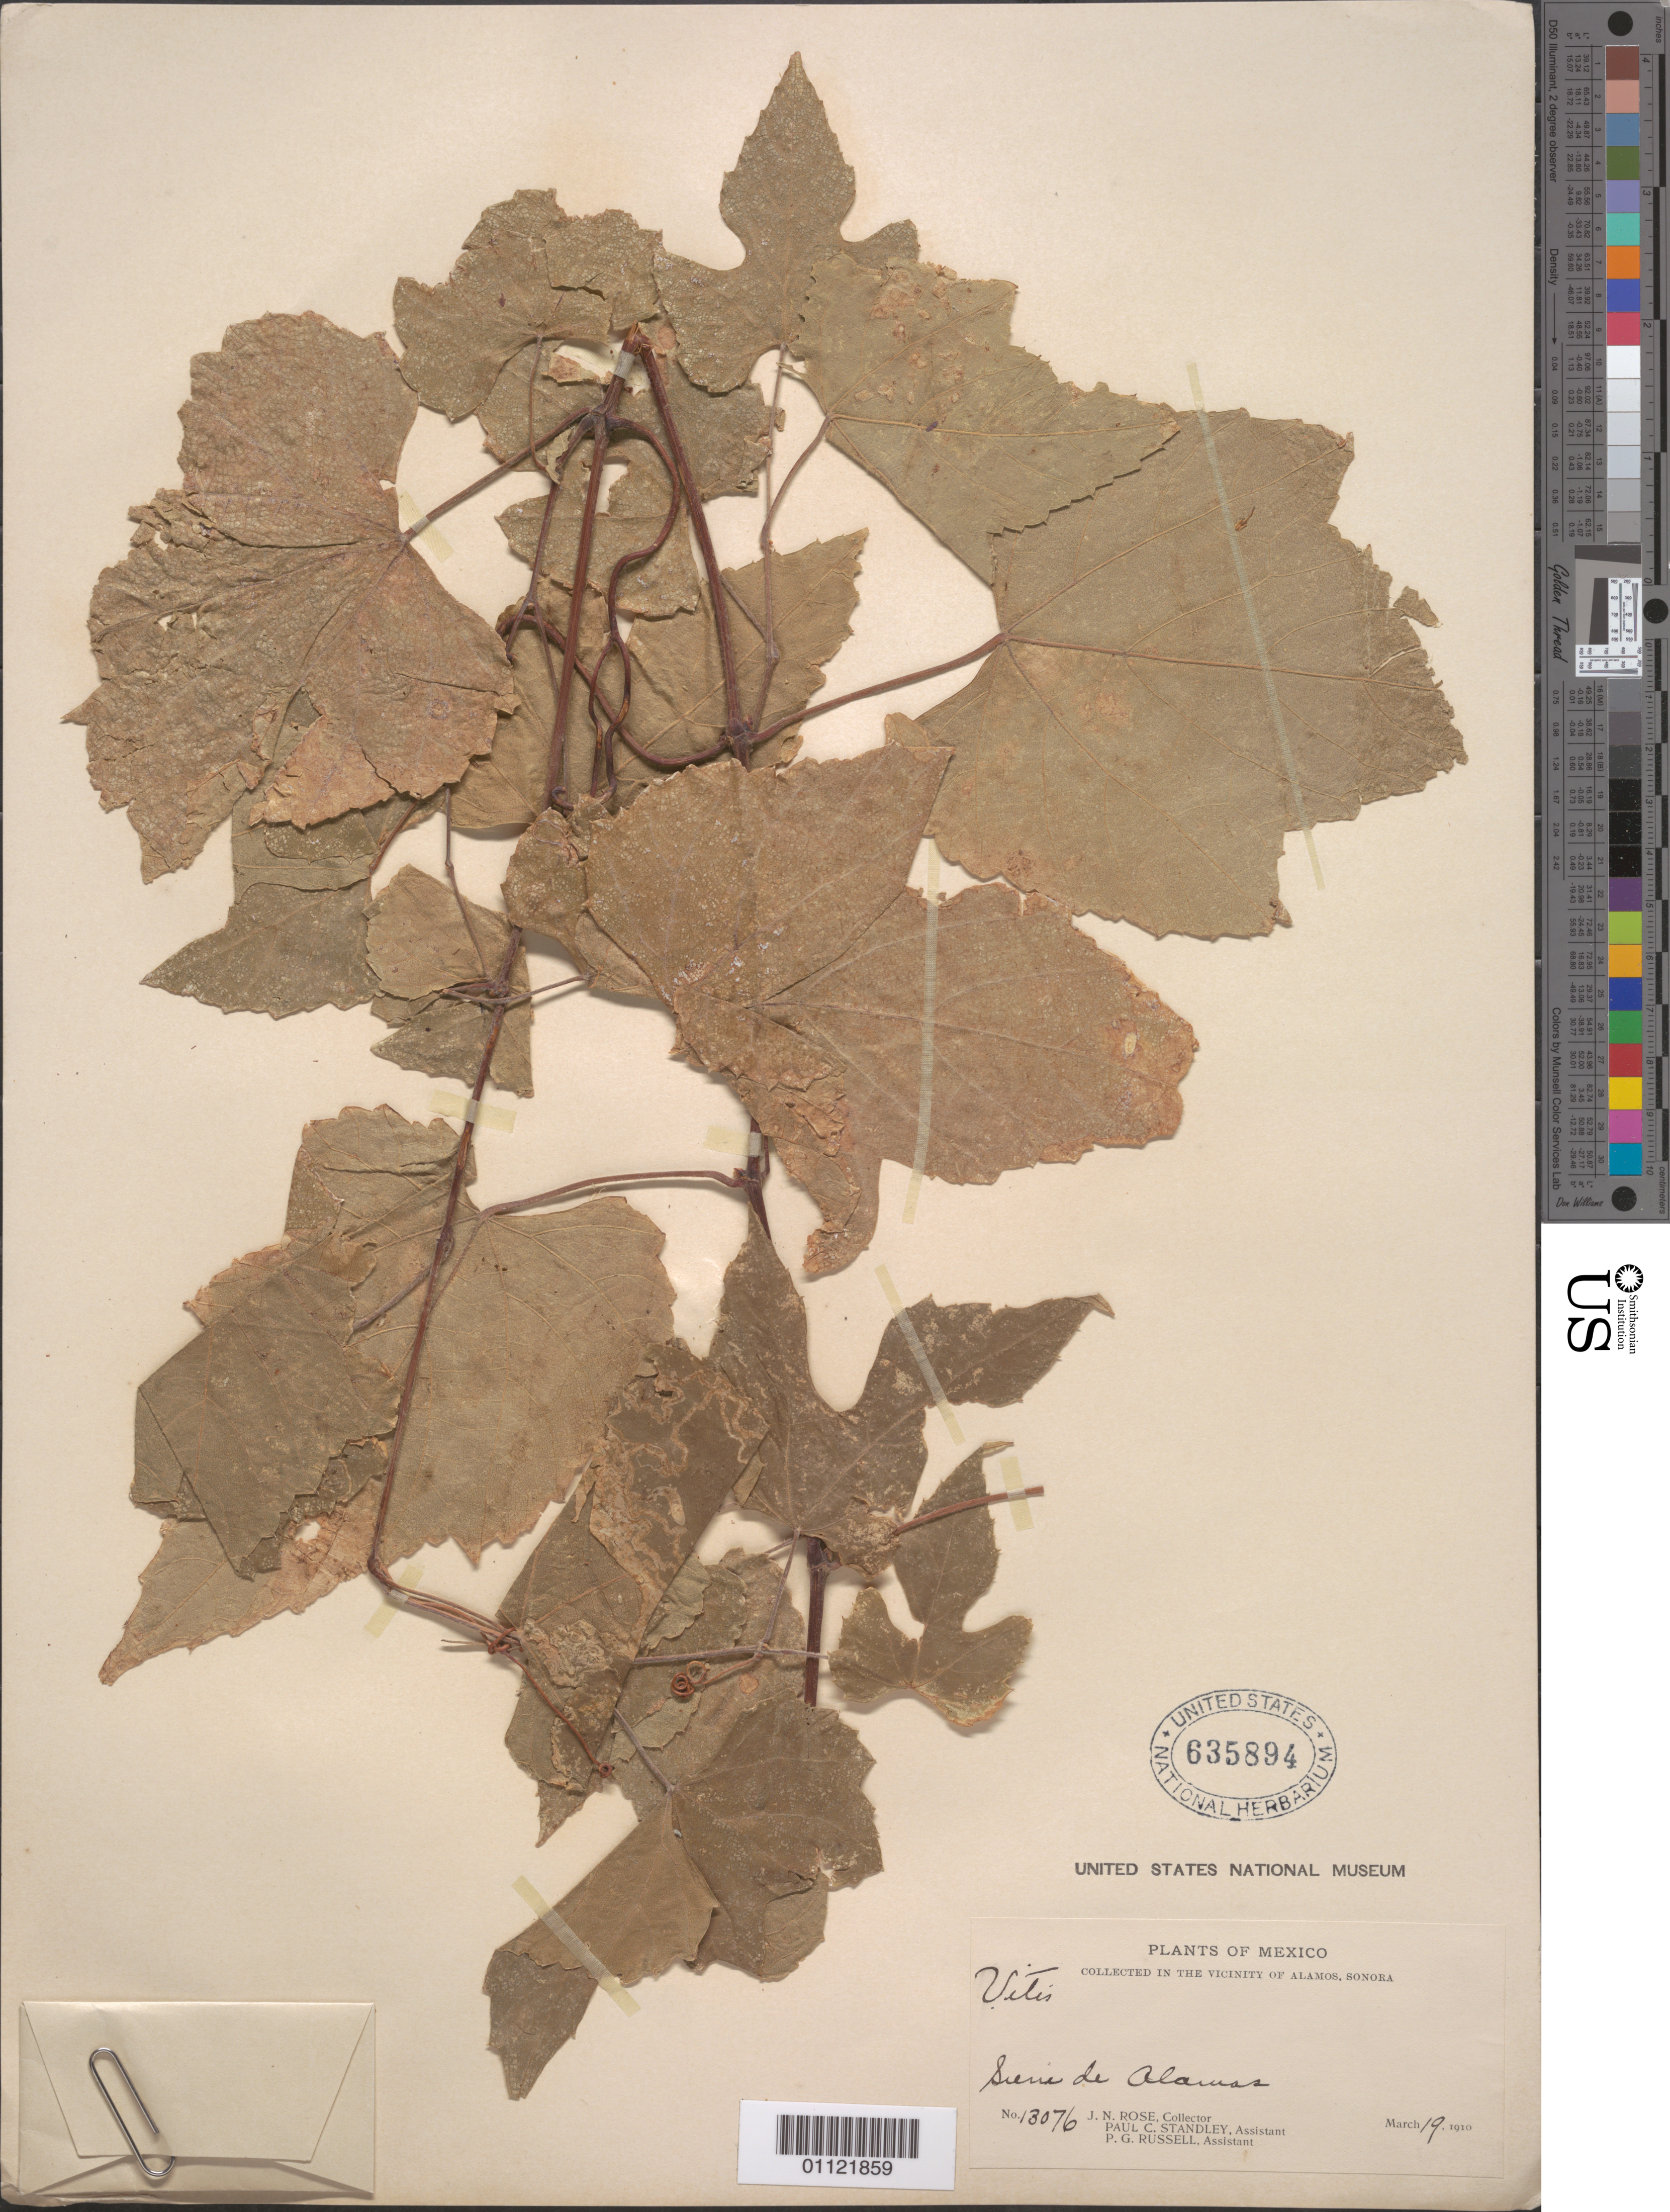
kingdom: Plantae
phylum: Tracheophyta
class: Magnoliopsida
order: Vitales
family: Vitaceae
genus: Vitis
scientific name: Vitis sp.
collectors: J. N. Rose, P. C. Standley & P. G. Russell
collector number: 13076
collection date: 1910-03-19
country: Mexico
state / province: Sonora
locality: vicinity of Alamos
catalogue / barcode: US 635894